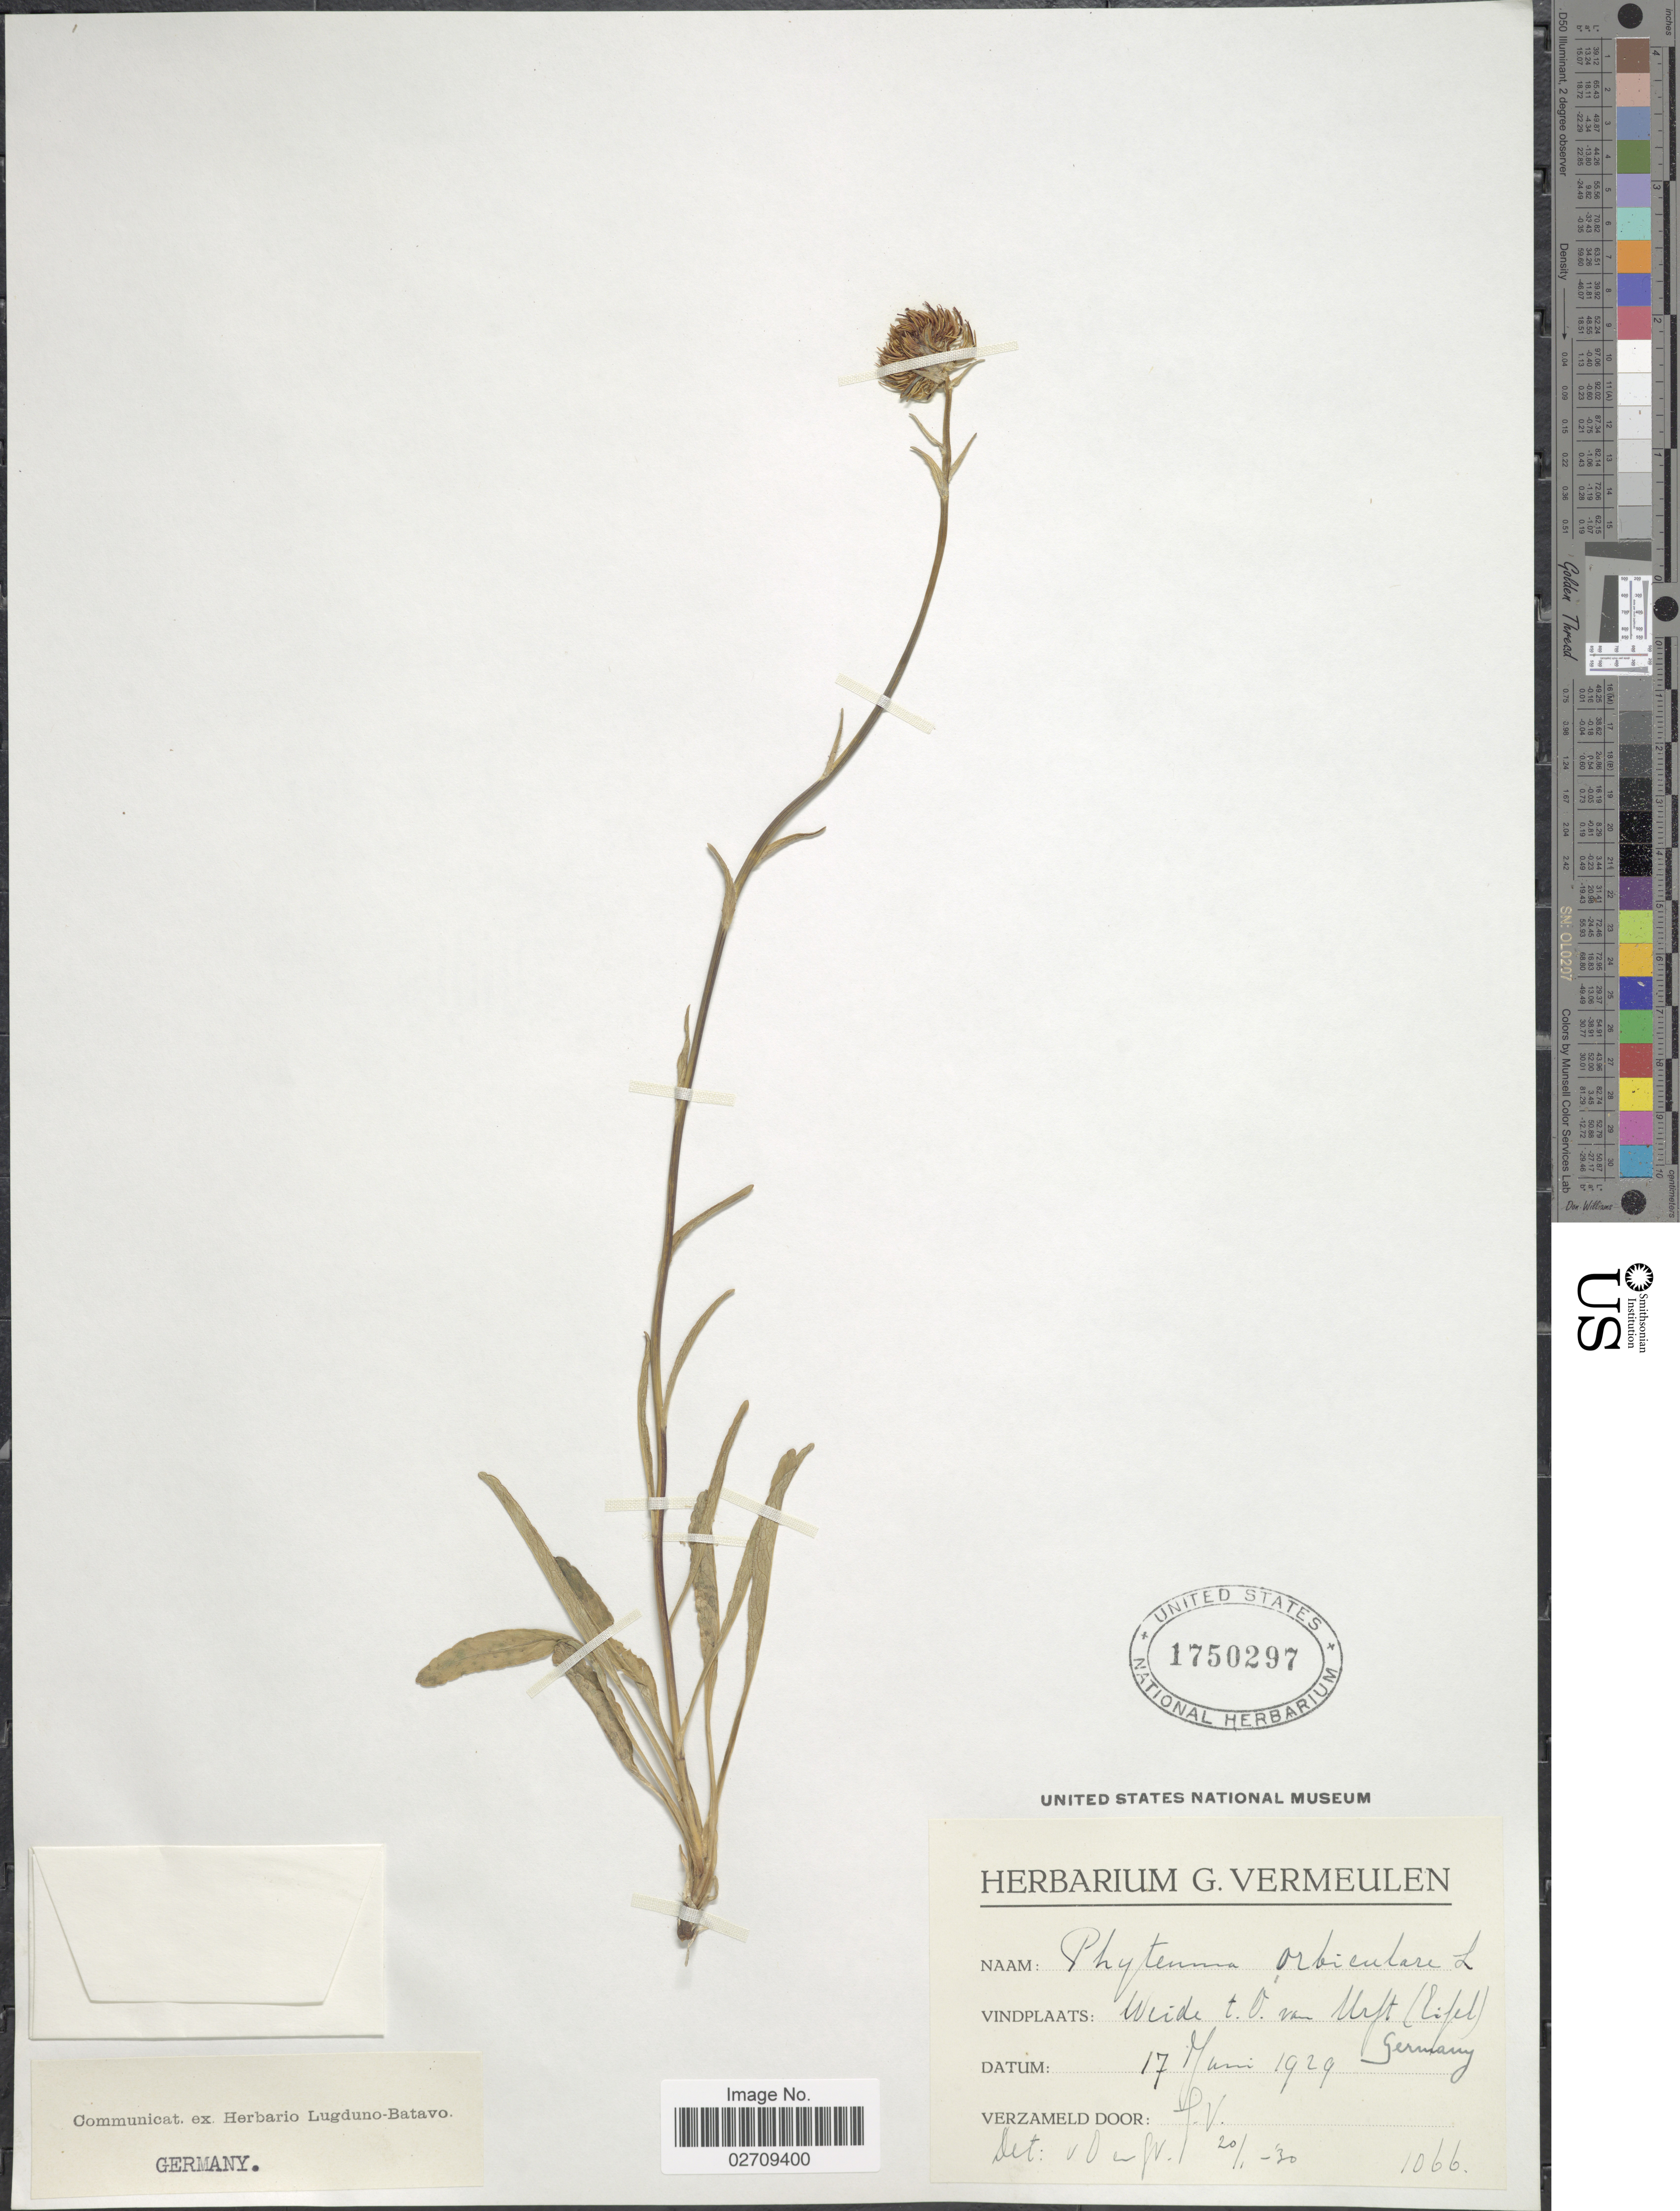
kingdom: Plantae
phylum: Tracheophyta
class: Magnoliopsida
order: Asterales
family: Campanulaceae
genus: Phyteuma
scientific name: Phyteuma orbiculare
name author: L.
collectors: G. Vermeulen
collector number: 1066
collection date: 1929-06-17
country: Germany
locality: Weide t. O van Urft (Eifel)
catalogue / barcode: US 1750297